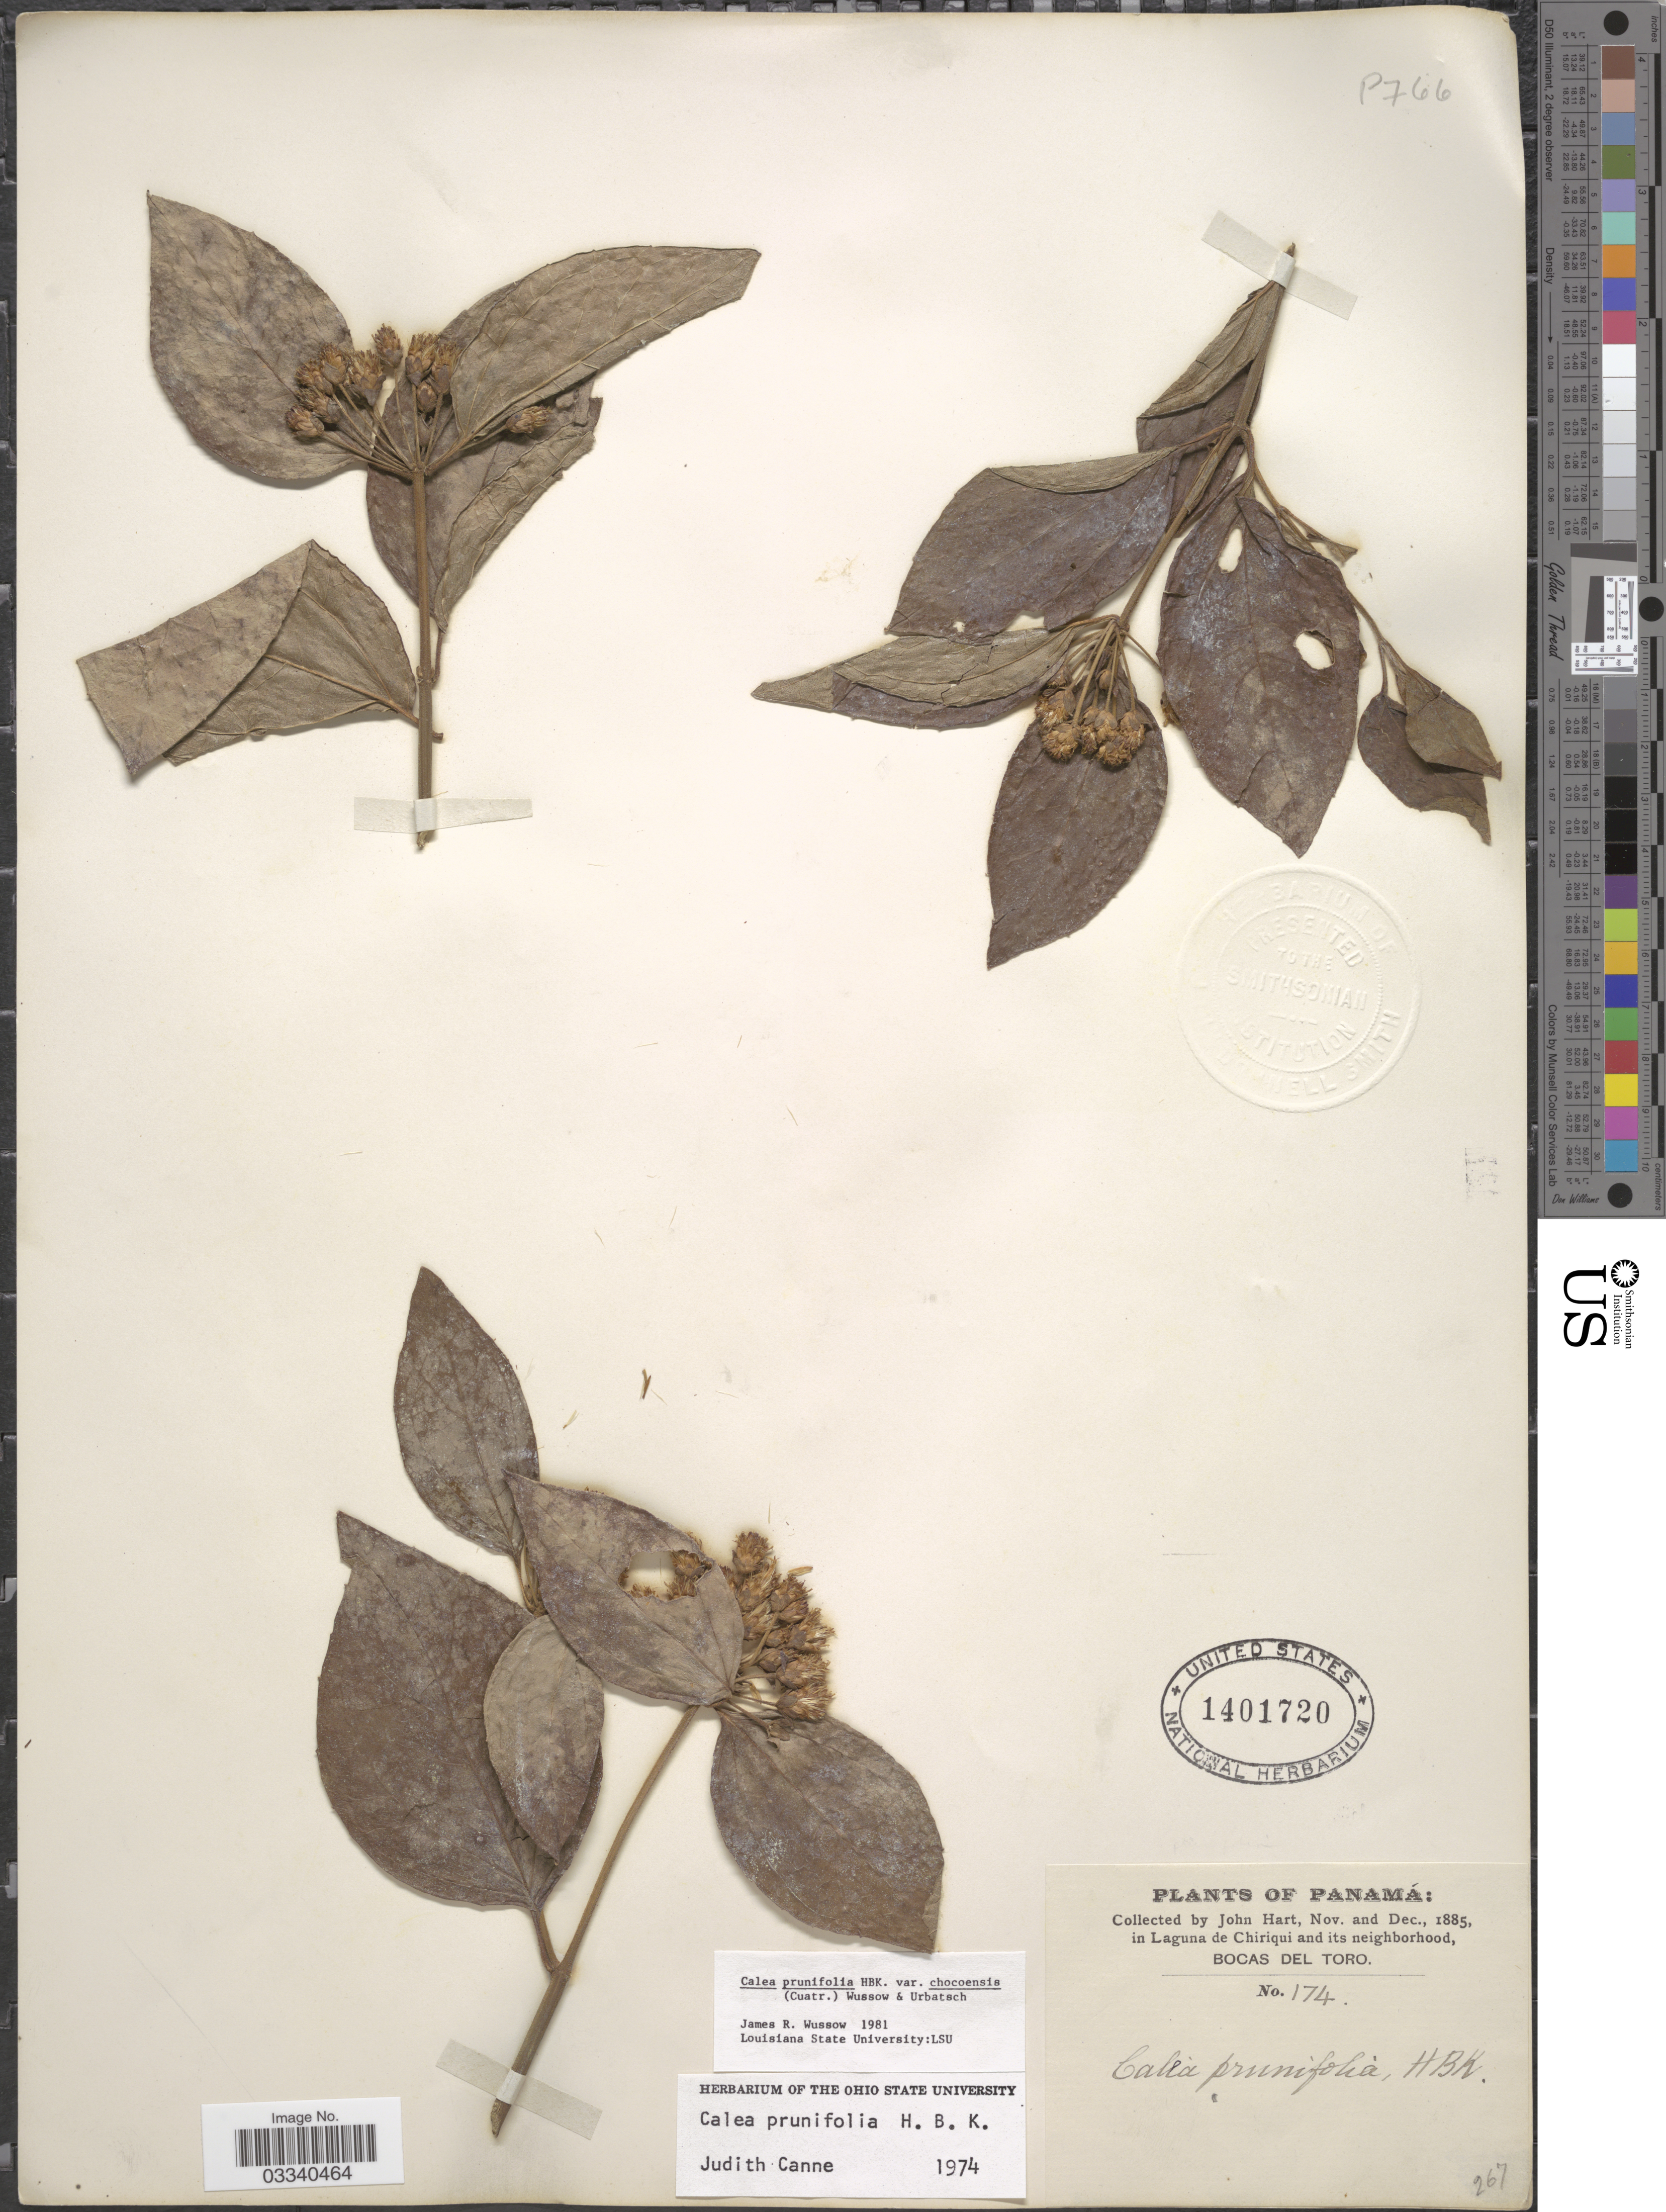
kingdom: Plantae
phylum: Tracheophyta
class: Magnoliopsida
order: Asterales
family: Asteraceae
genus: Calea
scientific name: Calea prunifolia var. chocoensis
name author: Kunth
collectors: J. H. Hart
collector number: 174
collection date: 1885-11/1885-12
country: Panama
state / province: Bocas del Toro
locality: In Laguna de Chiriqui and its neighborhood.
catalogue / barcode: US 1401720